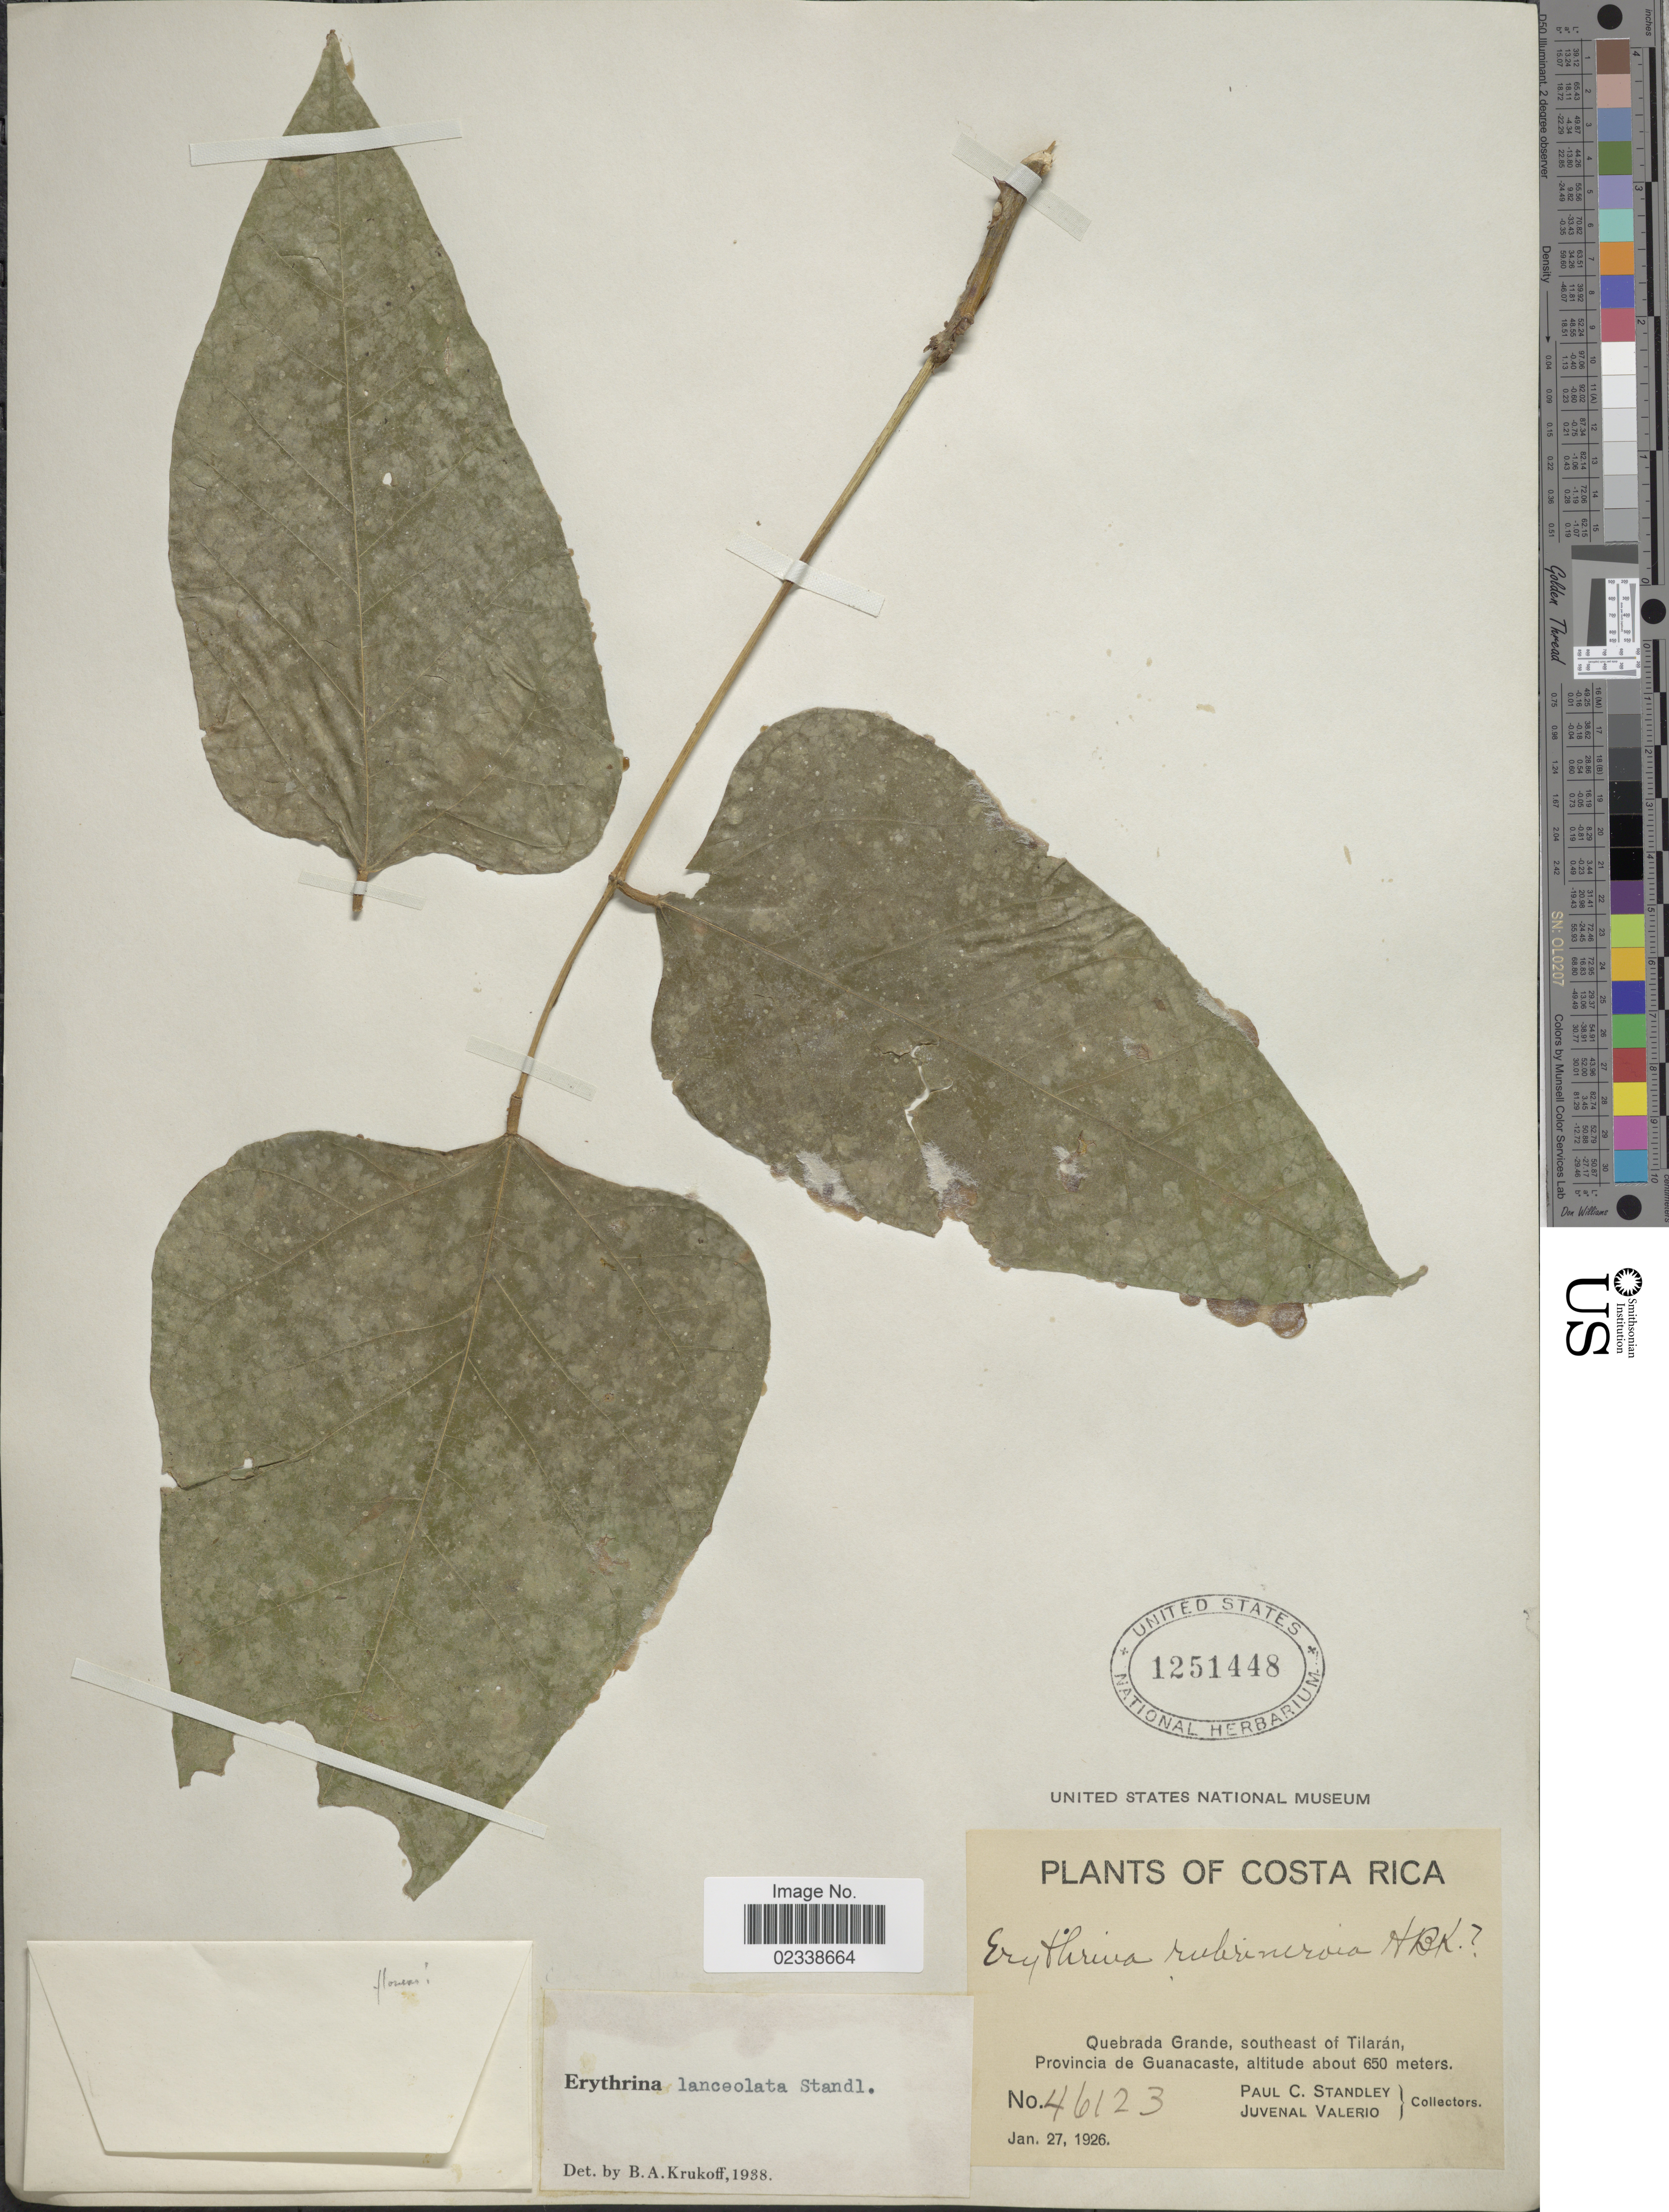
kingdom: Plantae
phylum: Tracheophyta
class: Magnoliopsida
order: Fabales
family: Fabaceae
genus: Erythrina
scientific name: Erythrina lanceolata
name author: Standl.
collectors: P. C. Standley & J. Valerio R.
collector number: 46123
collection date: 1926-01-27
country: Costa Rica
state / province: Guanacaste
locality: Quebrada Grande, southeast of Tilaran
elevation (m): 650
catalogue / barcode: US 1251448